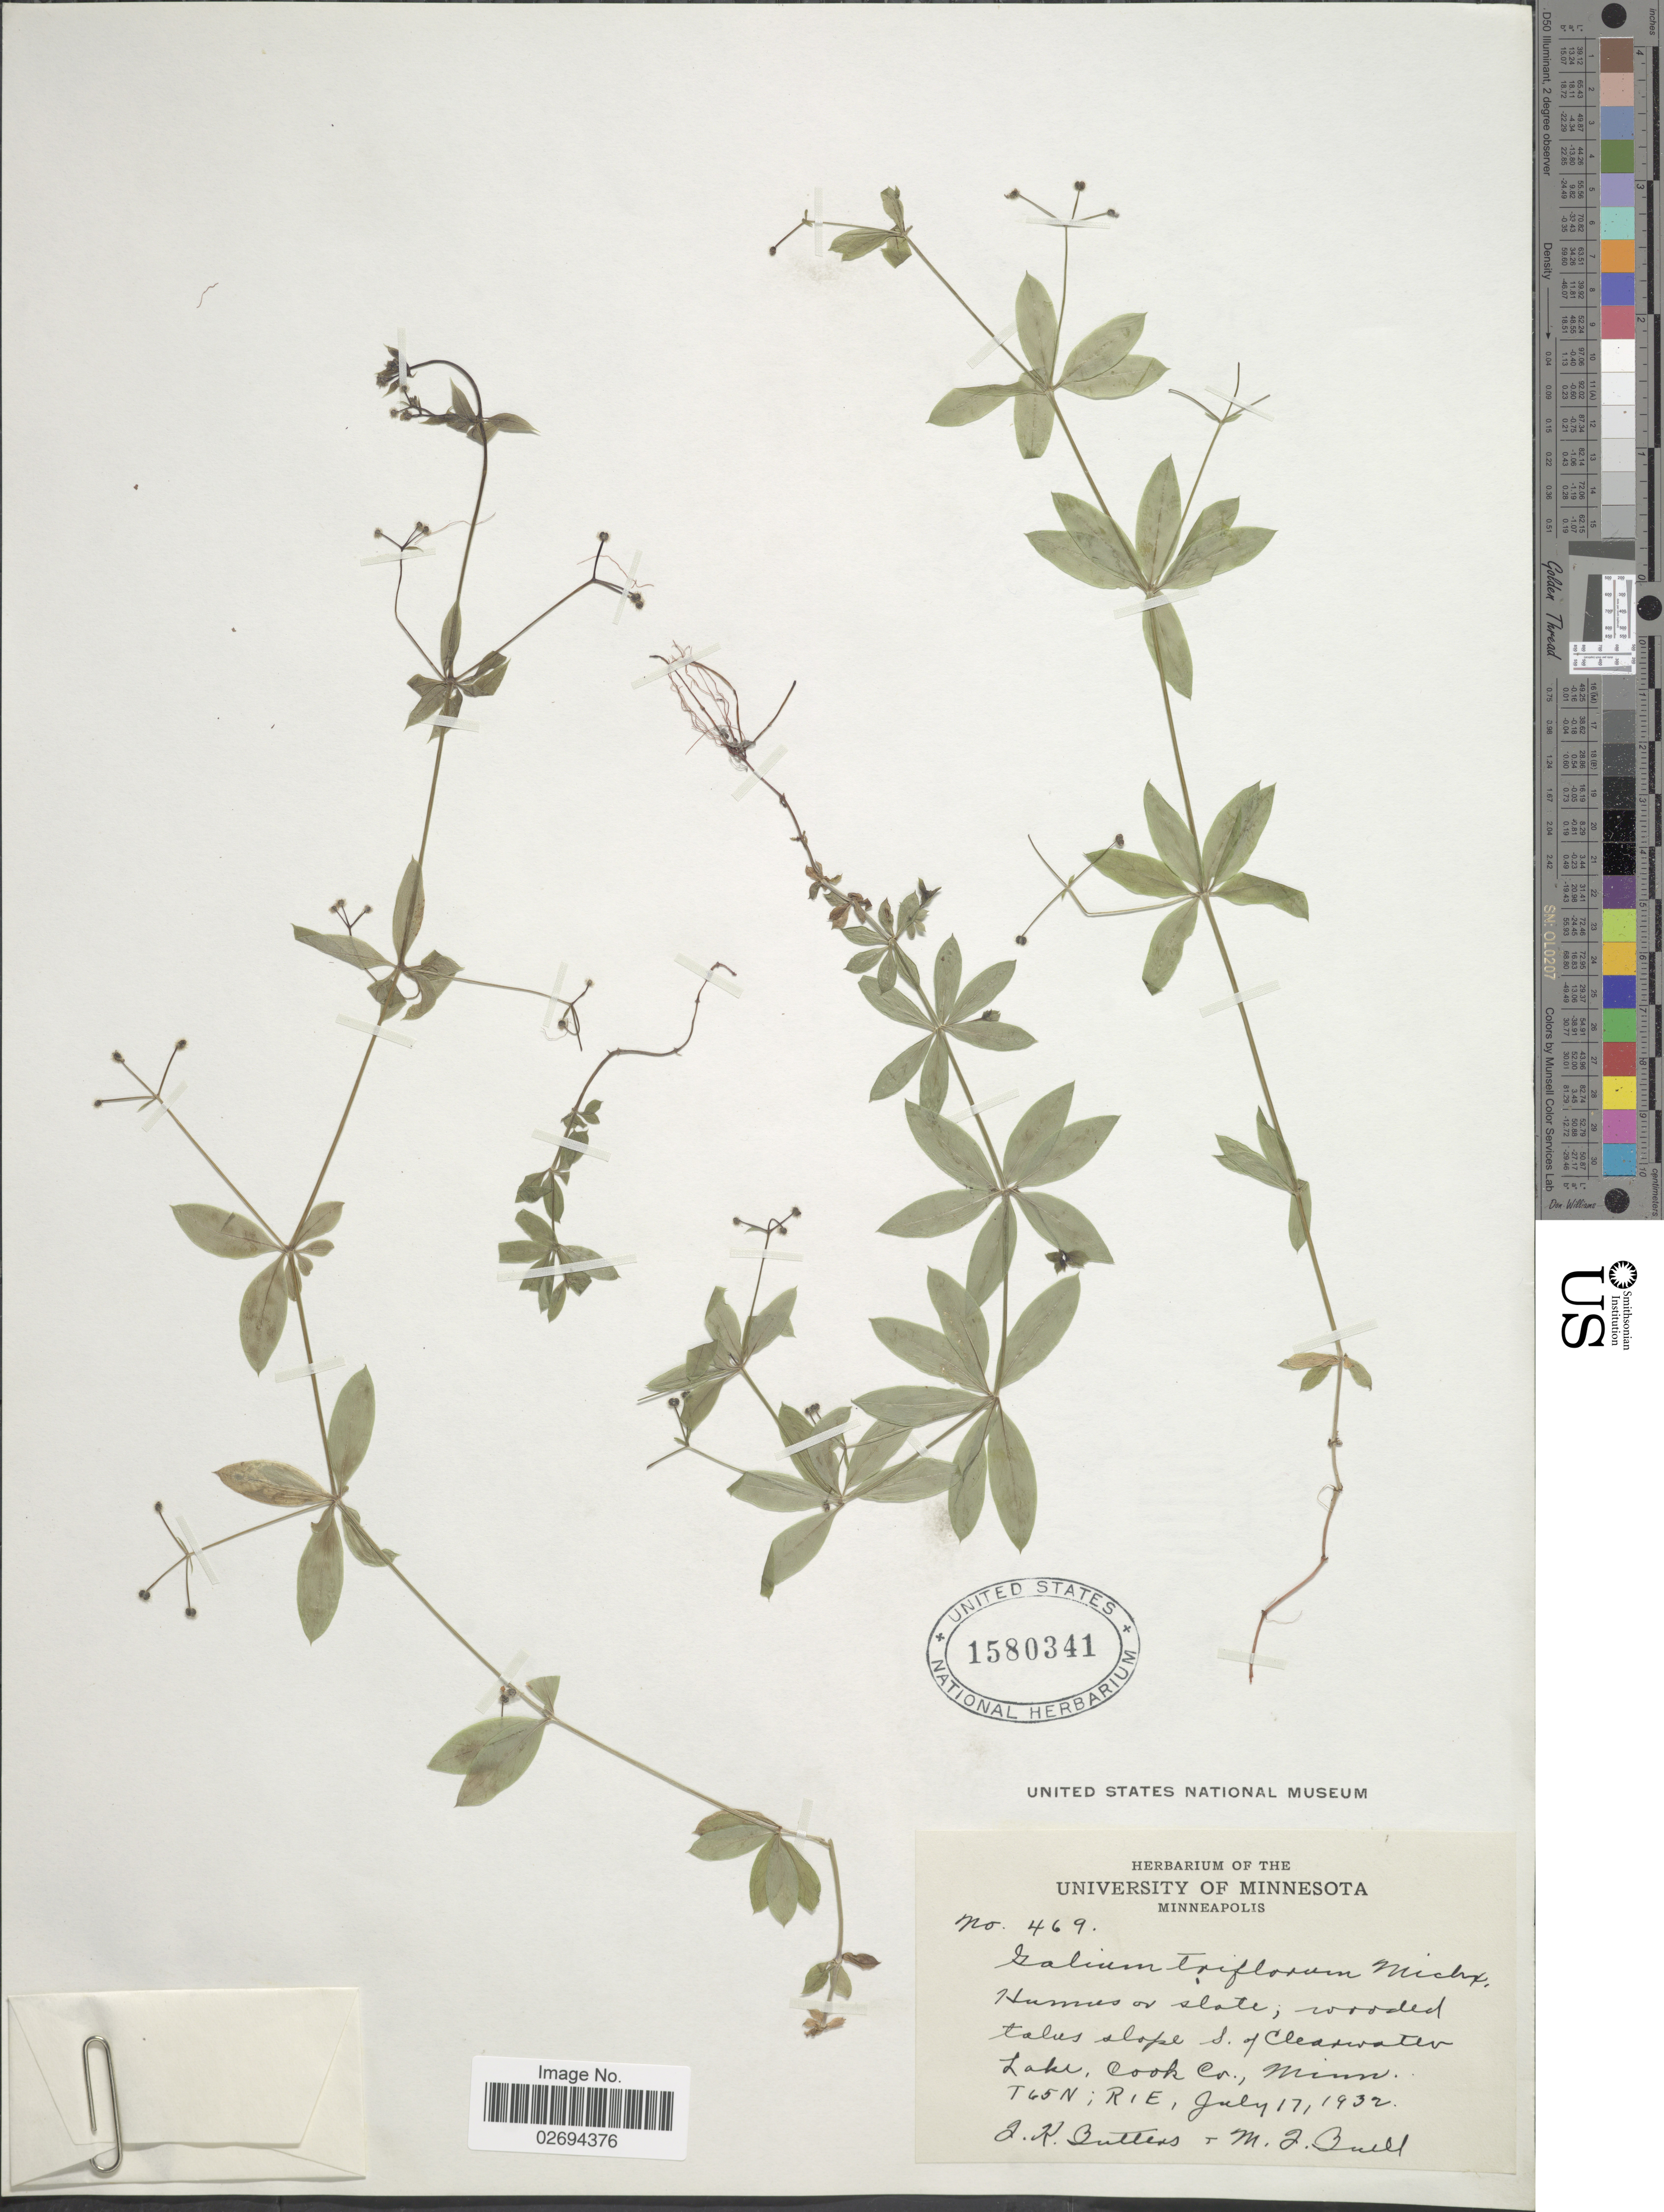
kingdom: Plantae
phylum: Tracheophyta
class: Magnoliopsida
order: Gentianales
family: Rubiaceae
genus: Galium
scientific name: Galium triflorum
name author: Michx.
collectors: J. Butters & M. Buell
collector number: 469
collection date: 1932-07-17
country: United States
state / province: Minnesota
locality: Wooded talus slope s. of Clearwater Lake, Cook Co. T65N; R1E.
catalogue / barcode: US 1580341